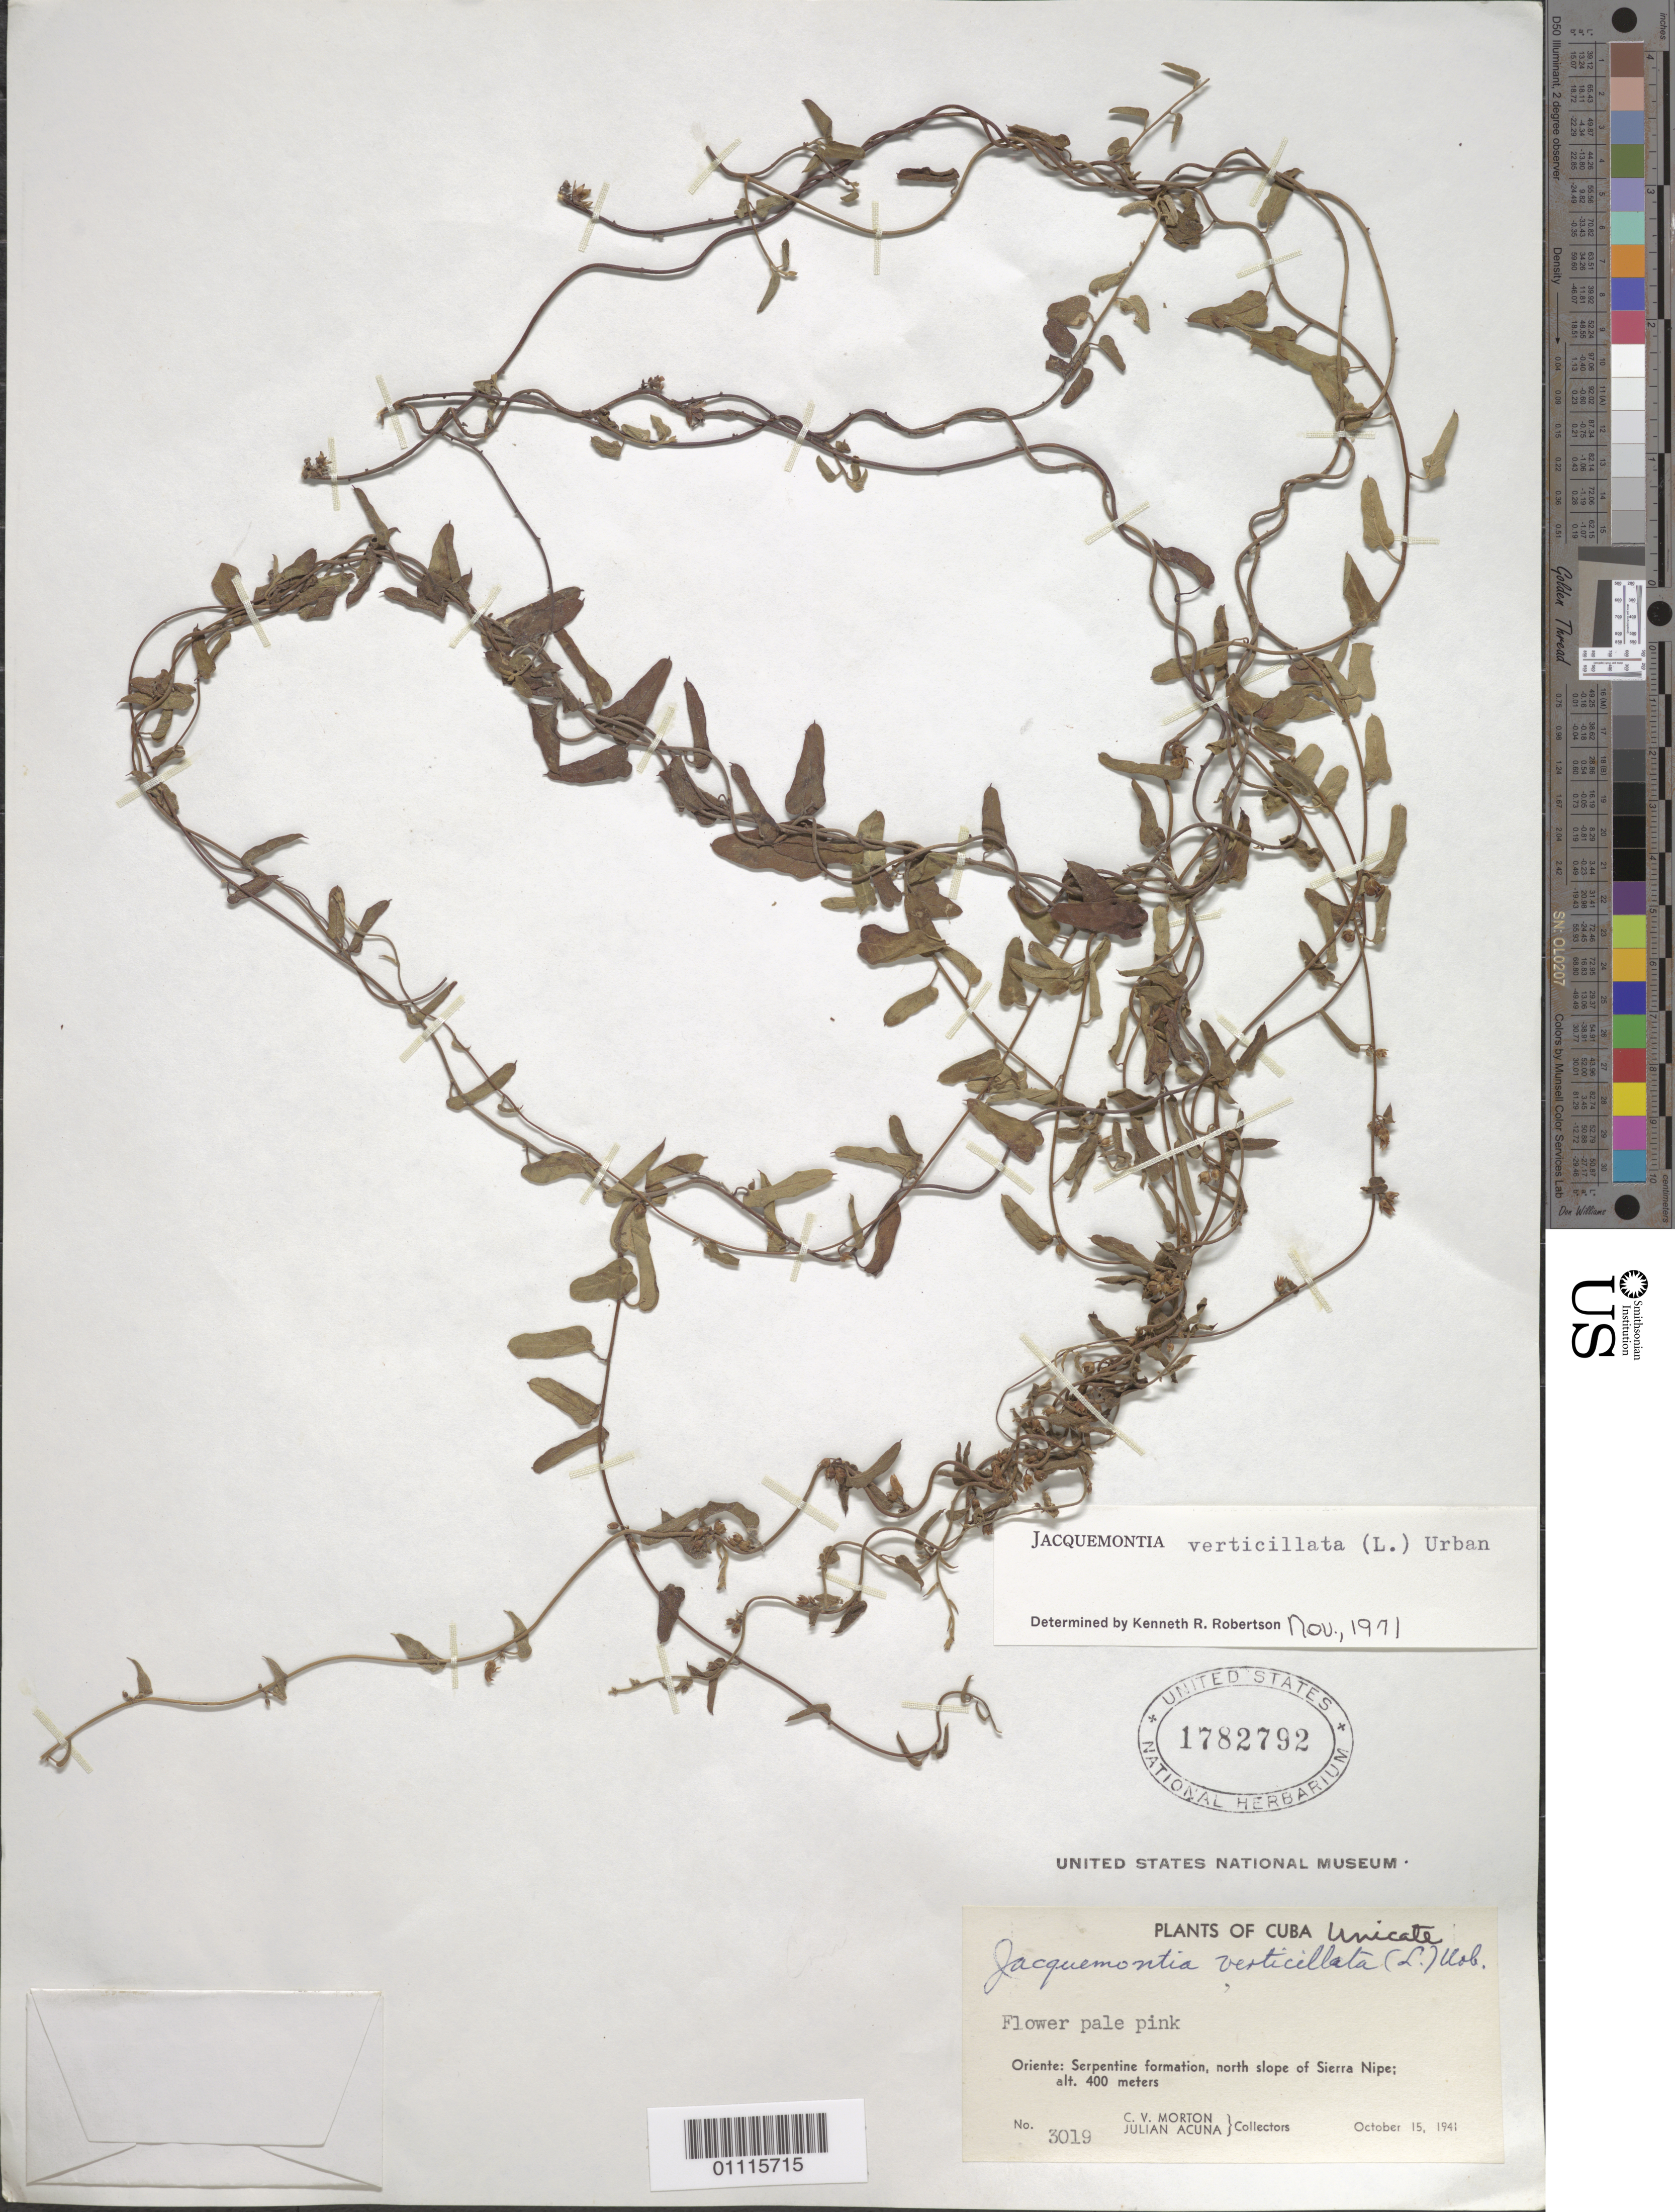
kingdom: Plantae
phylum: Tracheophyta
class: Magnoliopsida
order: Solanales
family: Convolvulaceae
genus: Jacquemontia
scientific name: Jacquemontia verticillata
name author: (L.) Urb.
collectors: C. V. Morton & J. Acuña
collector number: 3019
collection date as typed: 15 Oct 1941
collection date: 1941-10-15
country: Cuba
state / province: Holguín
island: Cuba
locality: Serpentine formation, N slope of Sierra Nipe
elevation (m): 400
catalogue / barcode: US 1782792